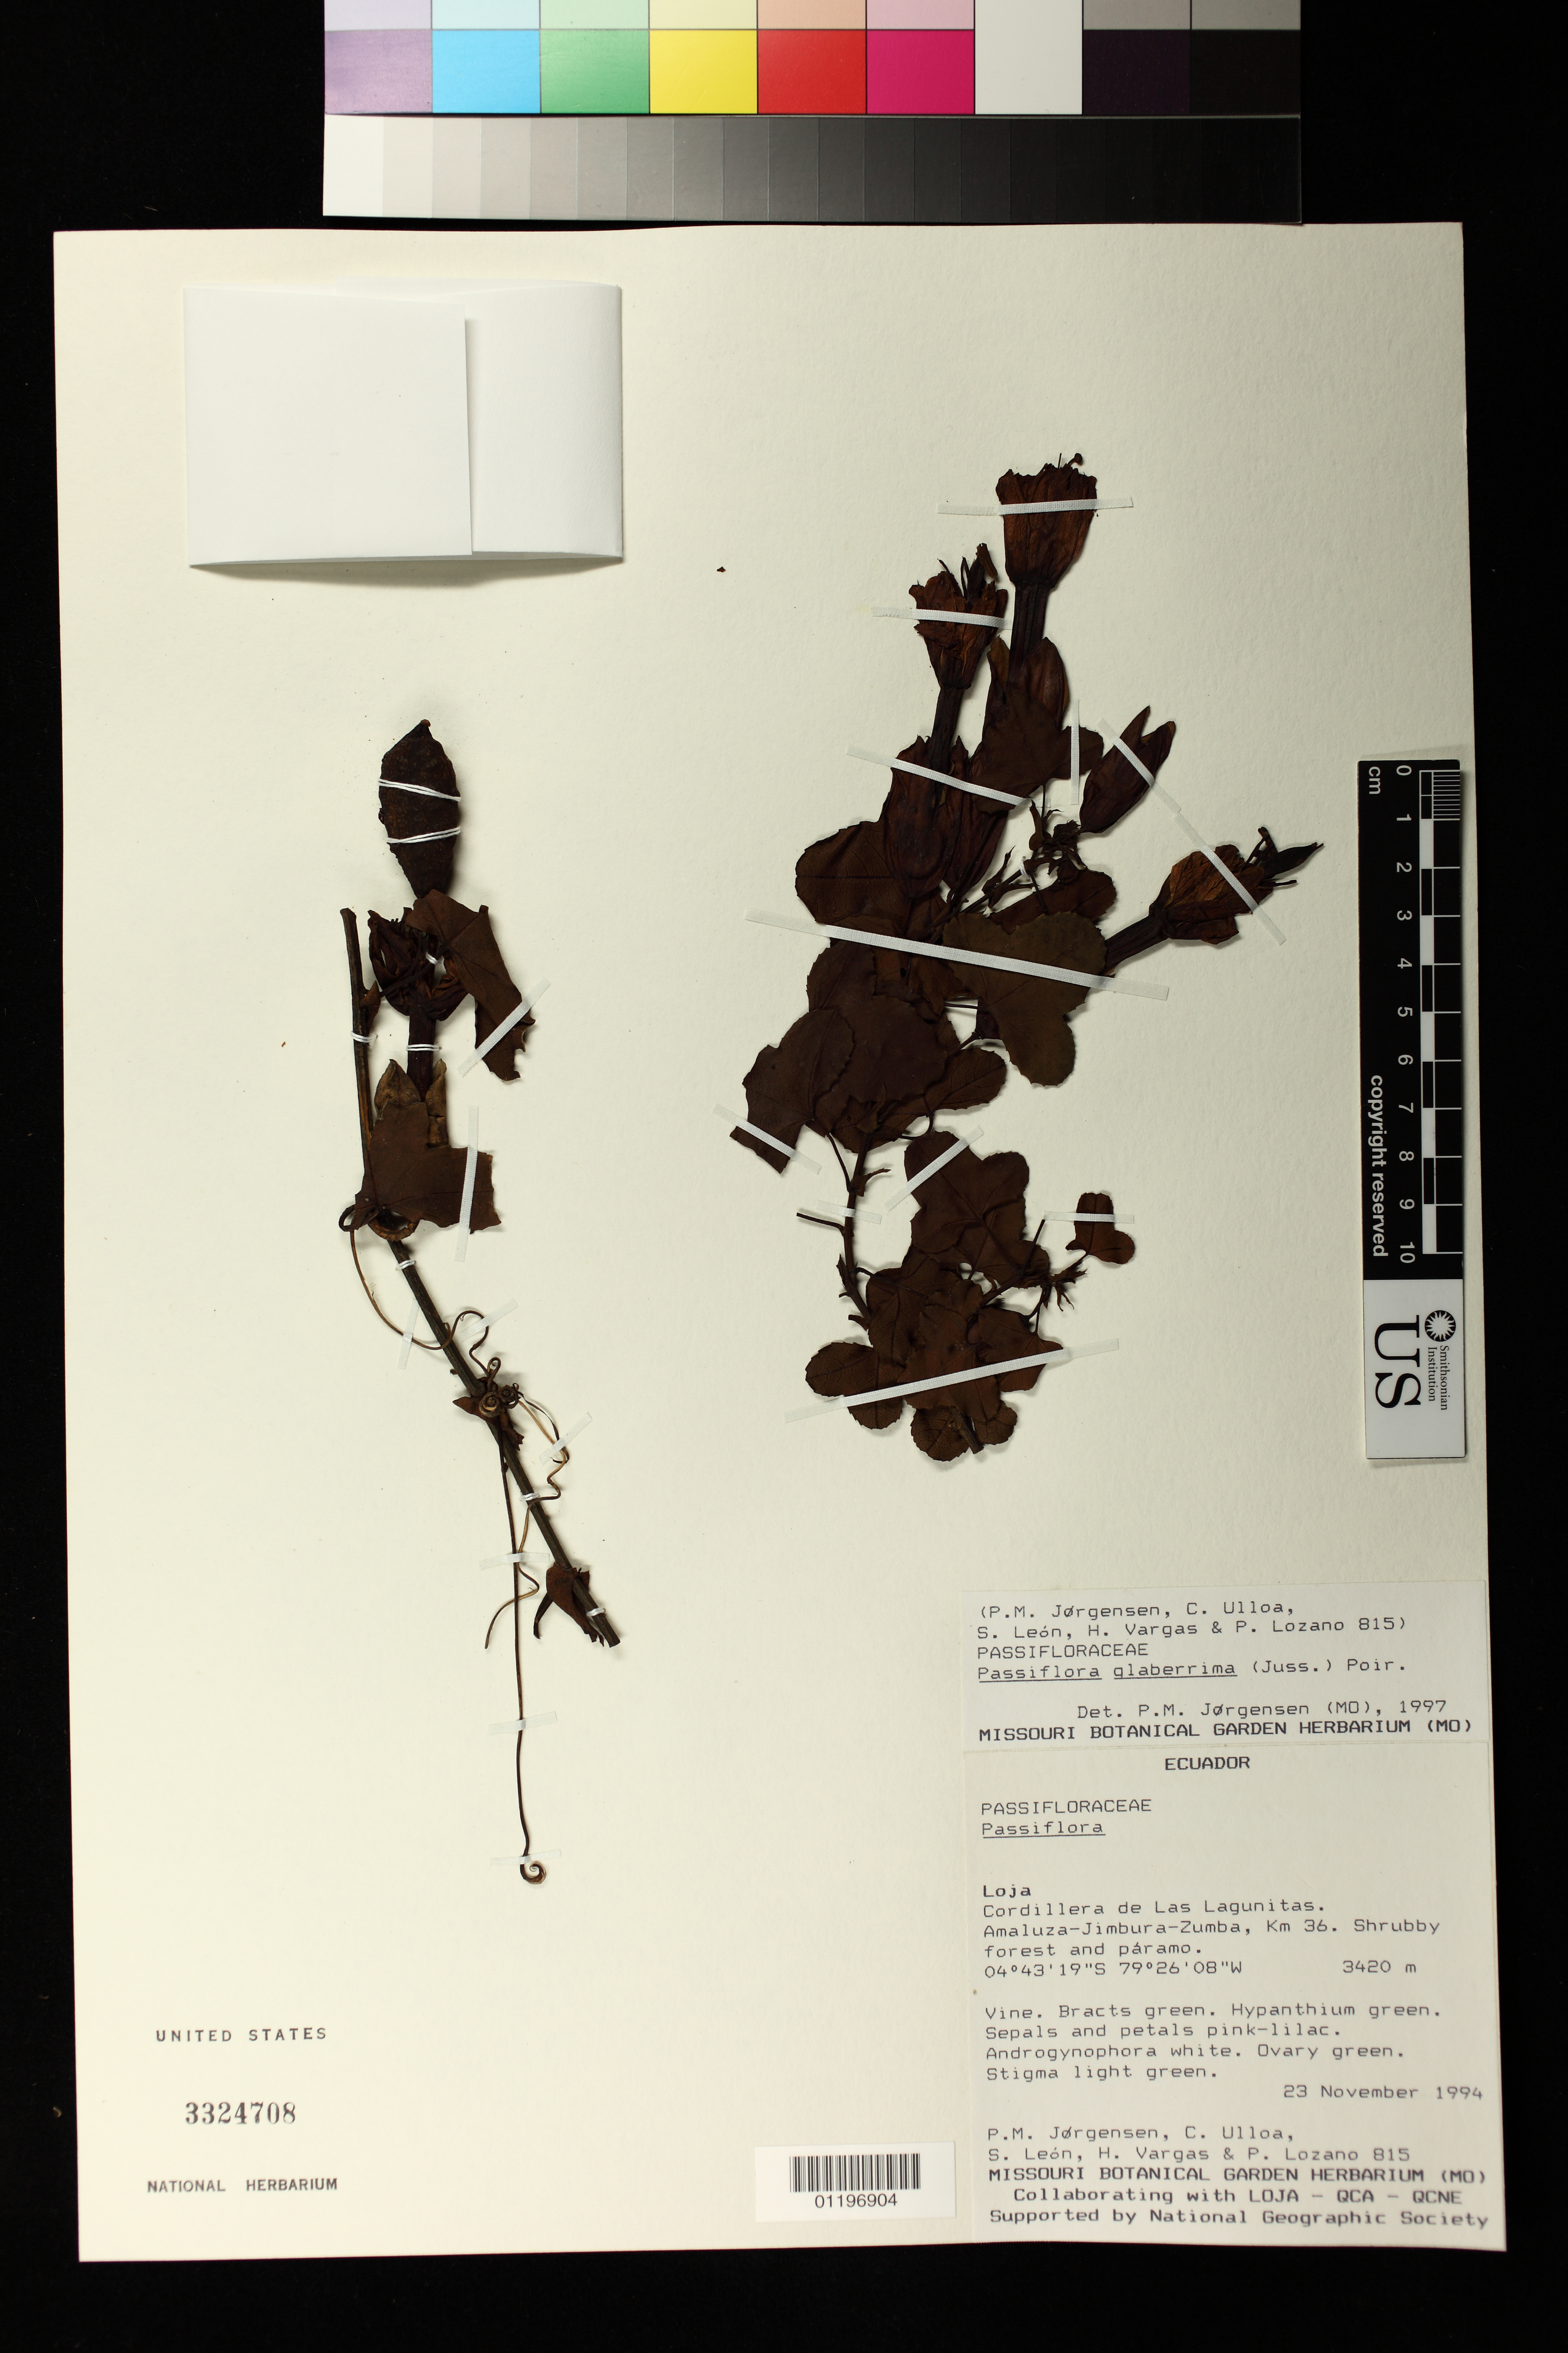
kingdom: Plantae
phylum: Tracheophyta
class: Magnoliopsida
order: Malpighiales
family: Passifloraceae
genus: Passiflora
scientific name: Passiflora glaberrima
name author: (Juss.) Poir.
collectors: P. Jørgensen, C. Ulloa, S. León & H. Vargas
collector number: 815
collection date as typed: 23 Nov 1994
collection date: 1994-11-23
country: Ecuador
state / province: Loja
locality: Loja: Cordillera de Las Lagunitas.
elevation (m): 3420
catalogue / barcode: US 3324708